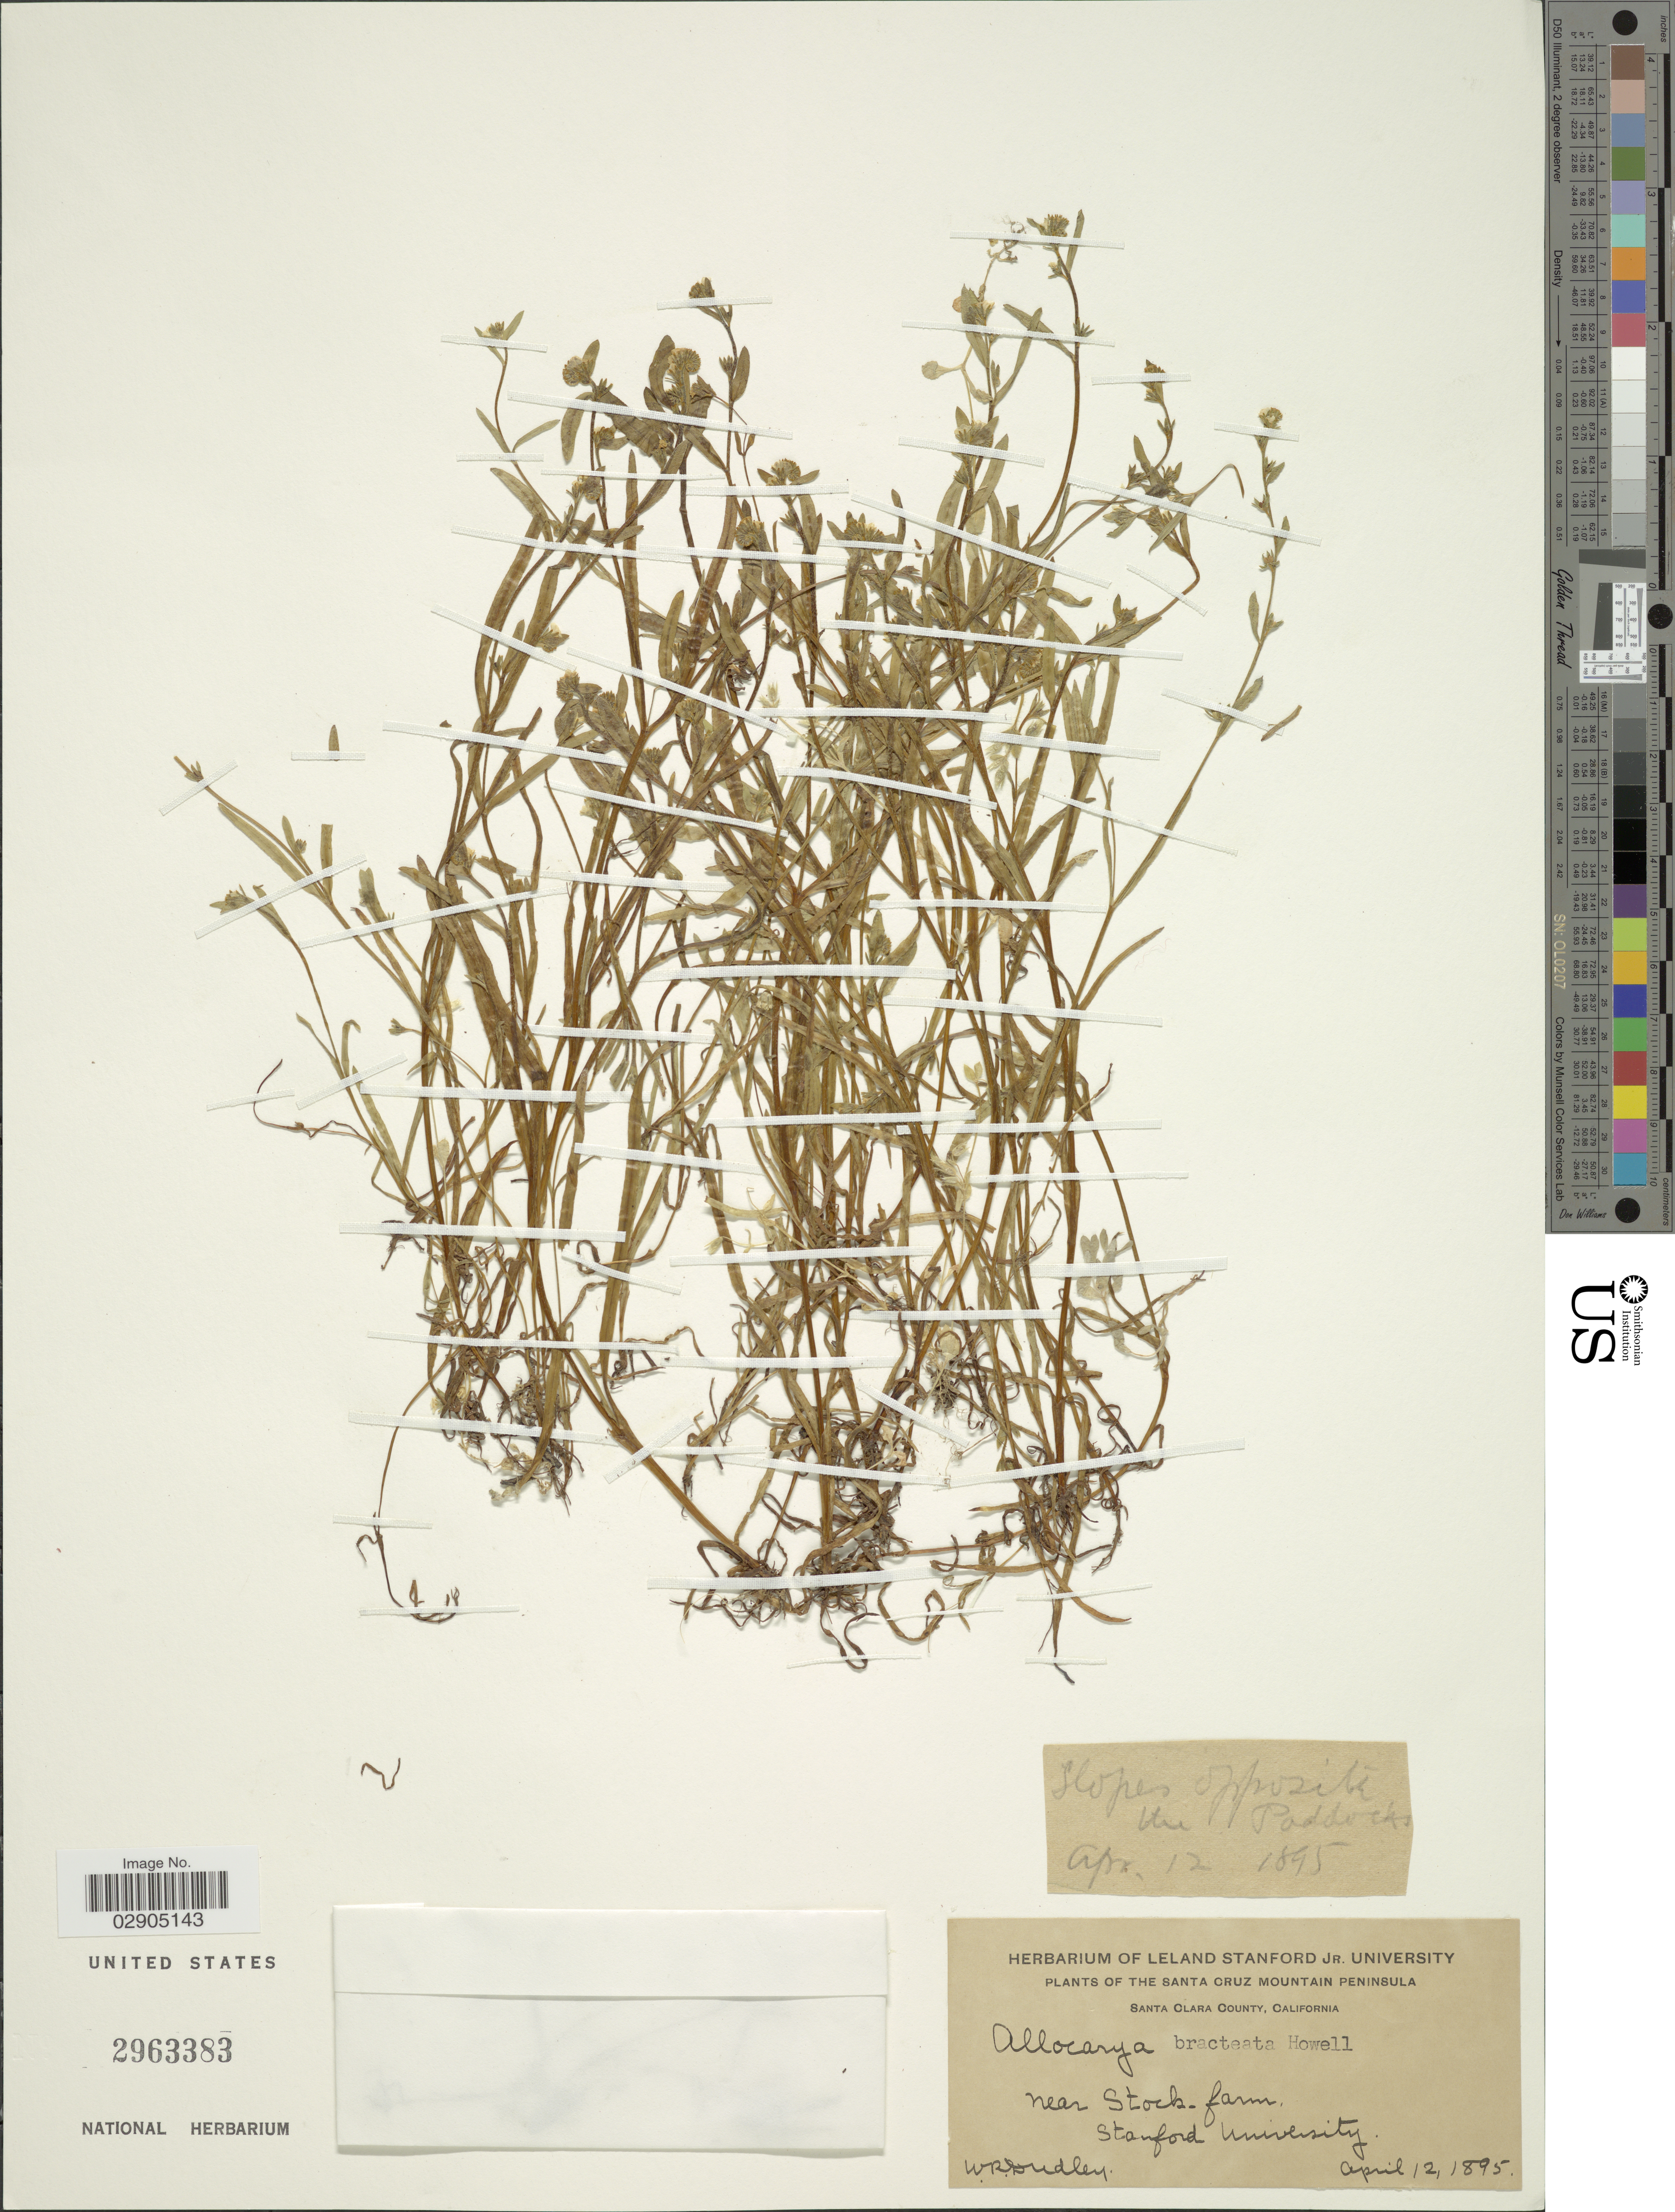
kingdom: Plantae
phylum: Tracheophyta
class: Magnoliopsida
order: Boraginales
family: Boraginaceae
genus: Allocarya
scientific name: Allocarya bracteata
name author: Howell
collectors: W. Dudley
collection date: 1895-04-12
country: United States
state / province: California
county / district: Santa Clara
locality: The Santa Cruz Mountain Peninsula. Santa Clara County, near Stock-farm. Stanford University.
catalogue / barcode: US 2963383